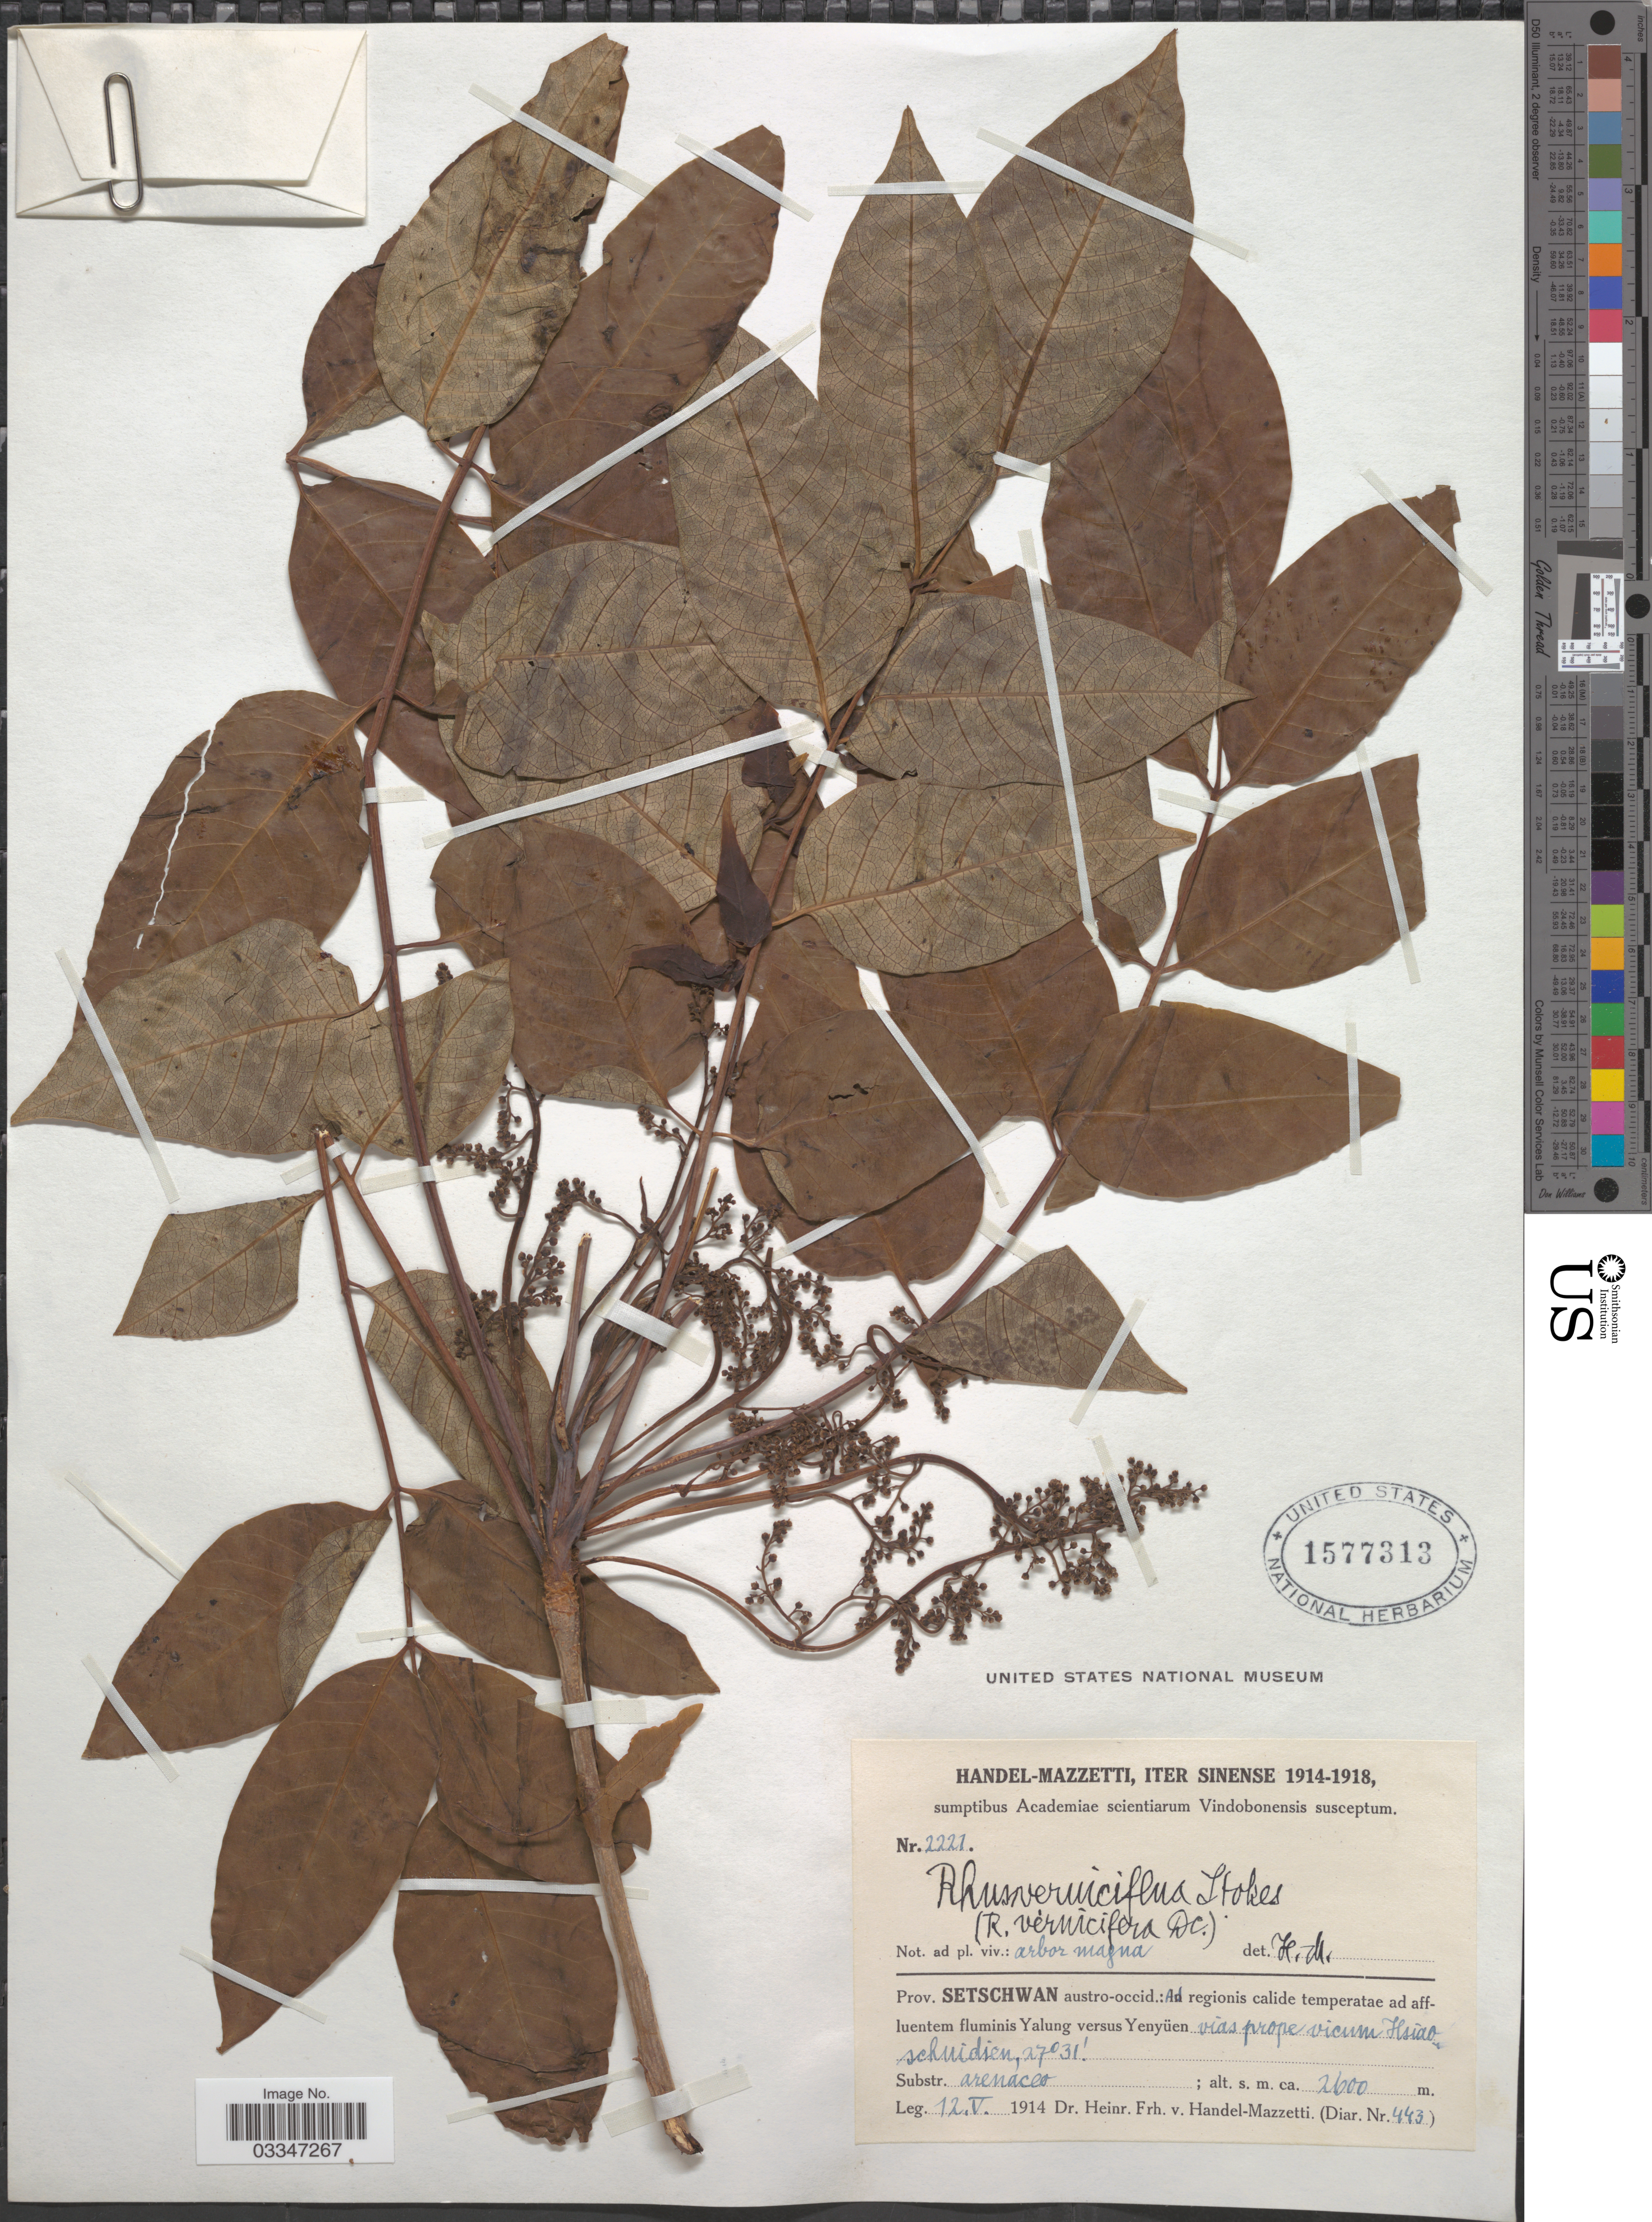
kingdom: Plantae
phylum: Tracheophyta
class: Magnoliopsida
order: Sapindales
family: Anacardiaceae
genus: Rhus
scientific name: Rhus verniciflua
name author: Stokes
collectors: H. Handel-Mazzetti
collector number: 2221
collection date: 1914-05-12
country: China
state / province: Sichuan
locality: Prov. Setschwan austro-occid.: Ad regionis calide temperatae ad affluentem fluminis Yalung versus Yenyüen vias prope vicum Hsiao schuidien.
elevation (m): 2600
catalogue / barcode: US 1577313